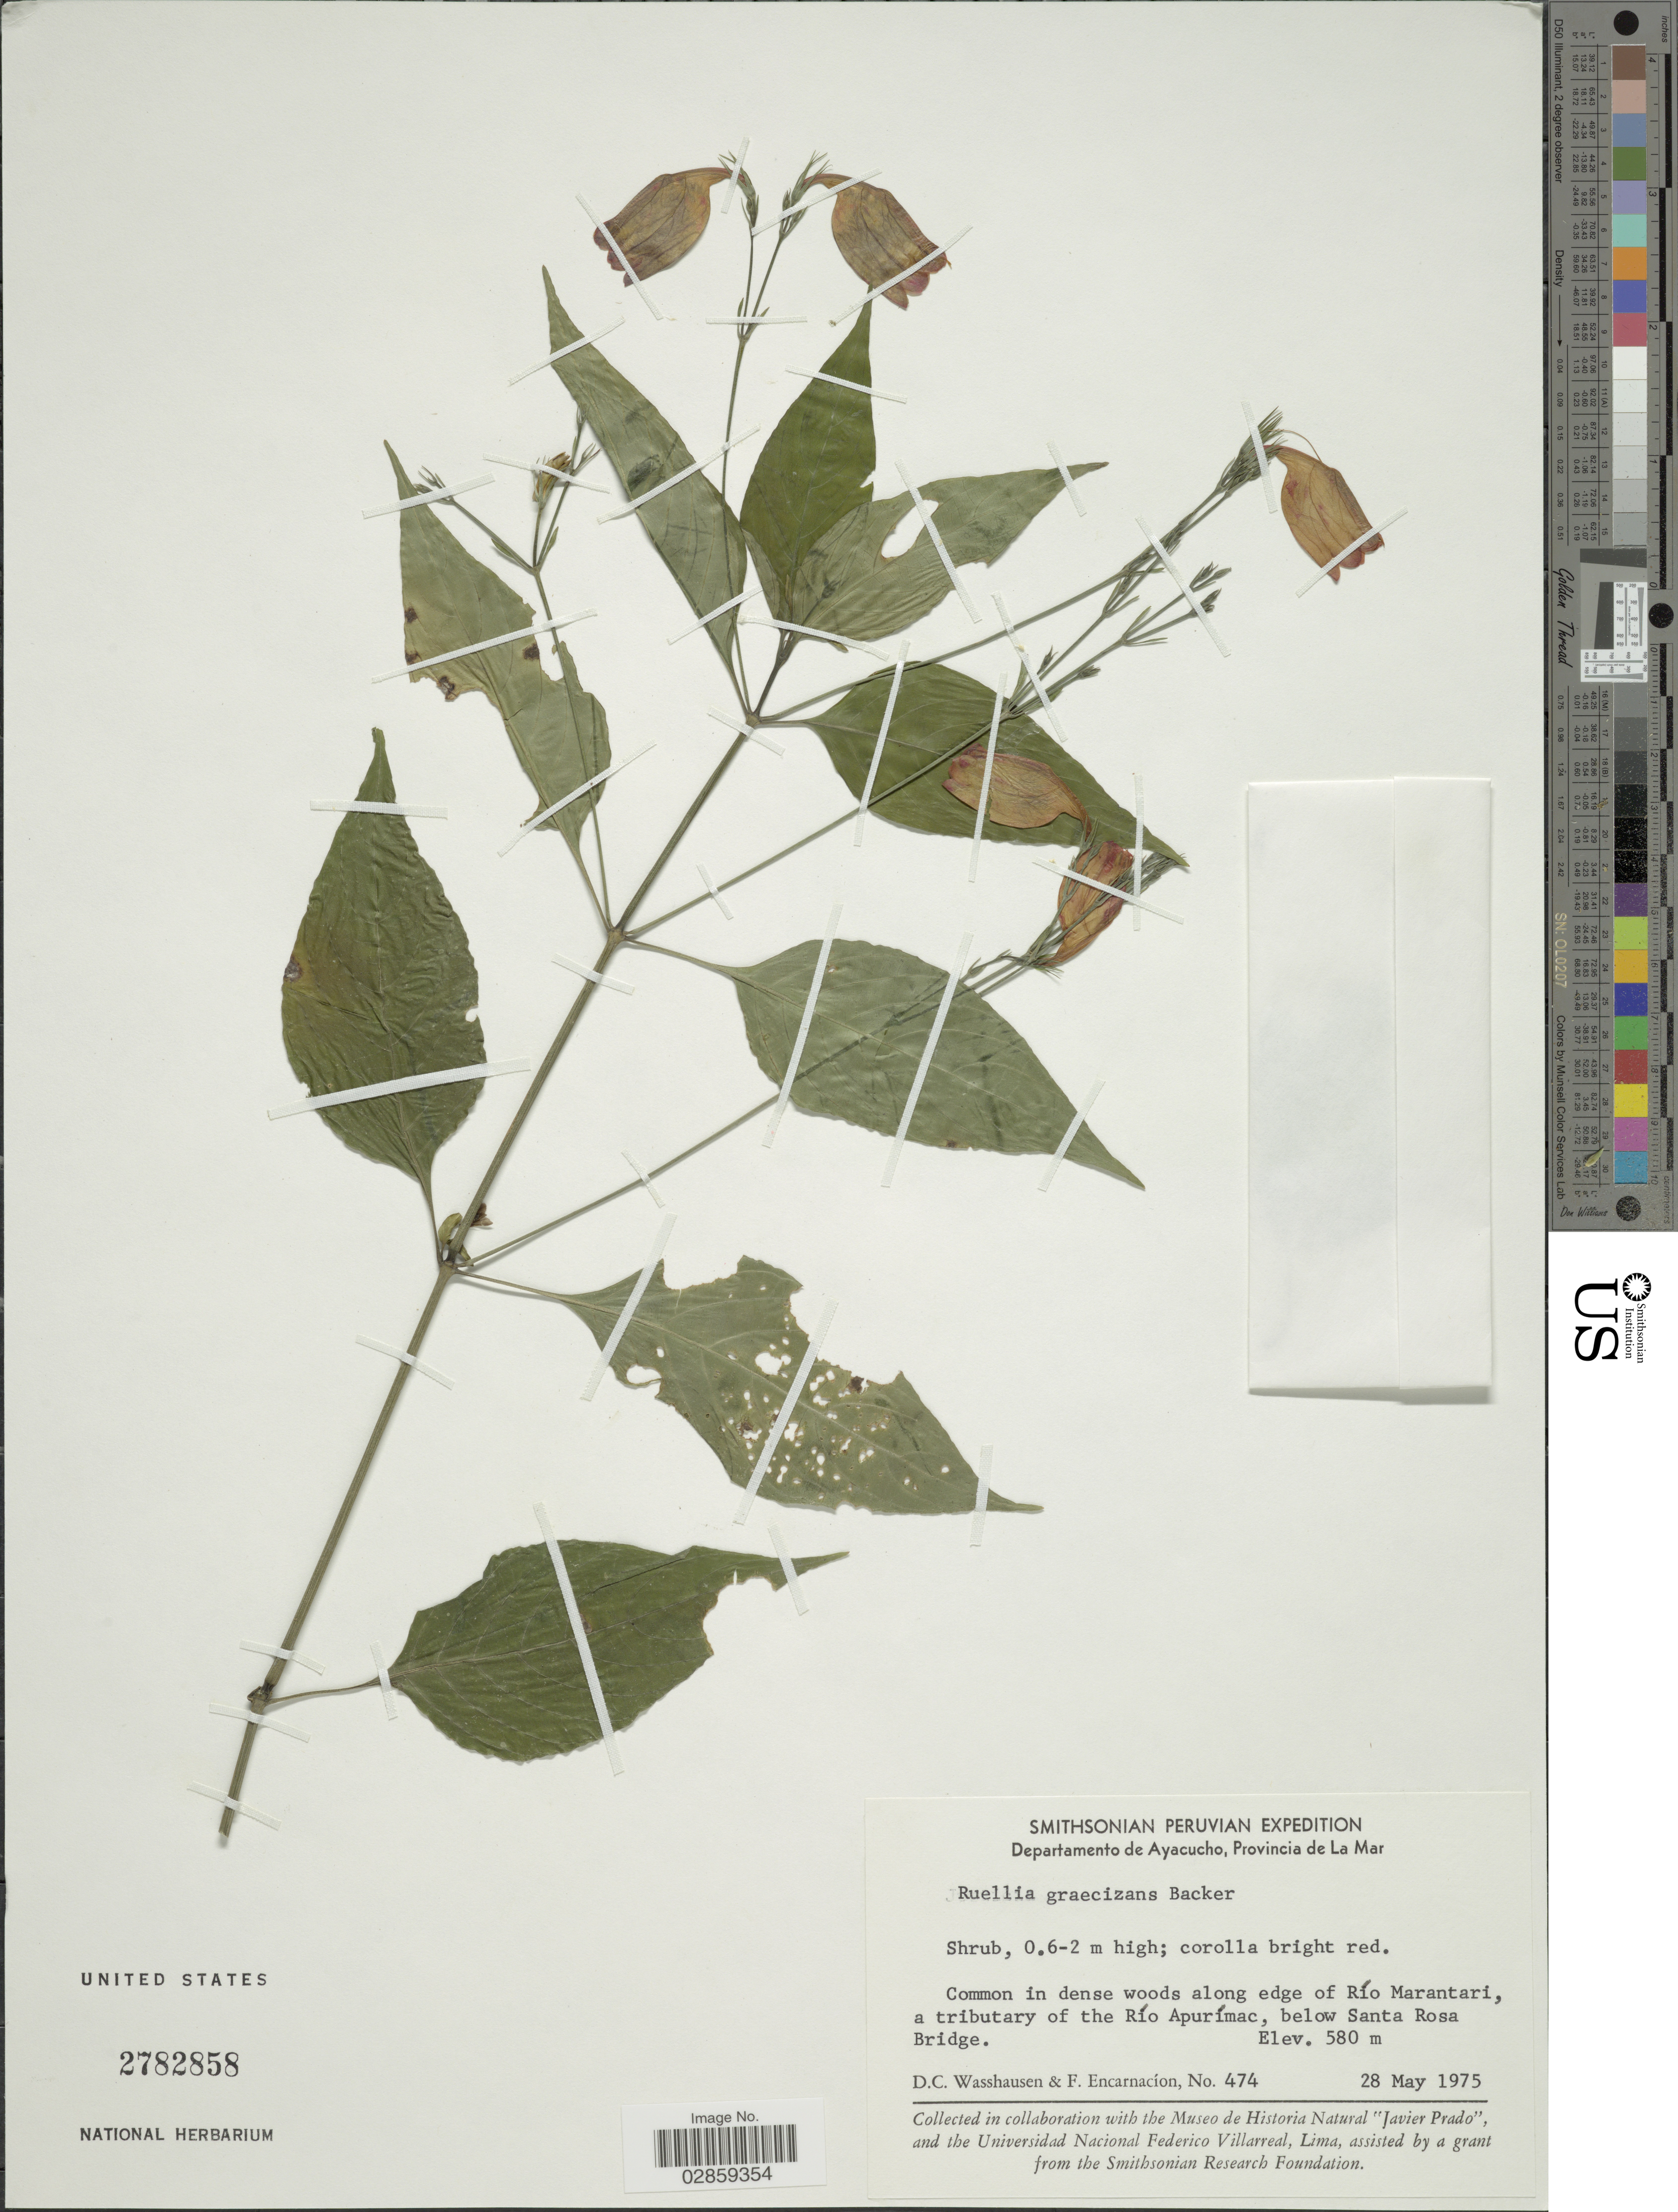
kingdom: Plantae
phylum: Tracheophyta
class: Magnoliopsida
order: Lamiales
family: Acanthaceae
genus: Ruellia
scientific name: Ruellia brevifolia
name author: (Pohl) C. Ezcurra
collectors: D. C. Wasshausen & F. Encarnación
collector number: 474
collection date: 1975-05-28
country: Peru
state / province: Ayacucho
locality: Departamento de Ayacucho, Provincia de La Mar, Common in dense woods along edge of Río Marantari, a tributary of the Río Apurímac, below Santa Rosa Bridge.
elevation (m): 580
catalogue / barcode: US 2782858